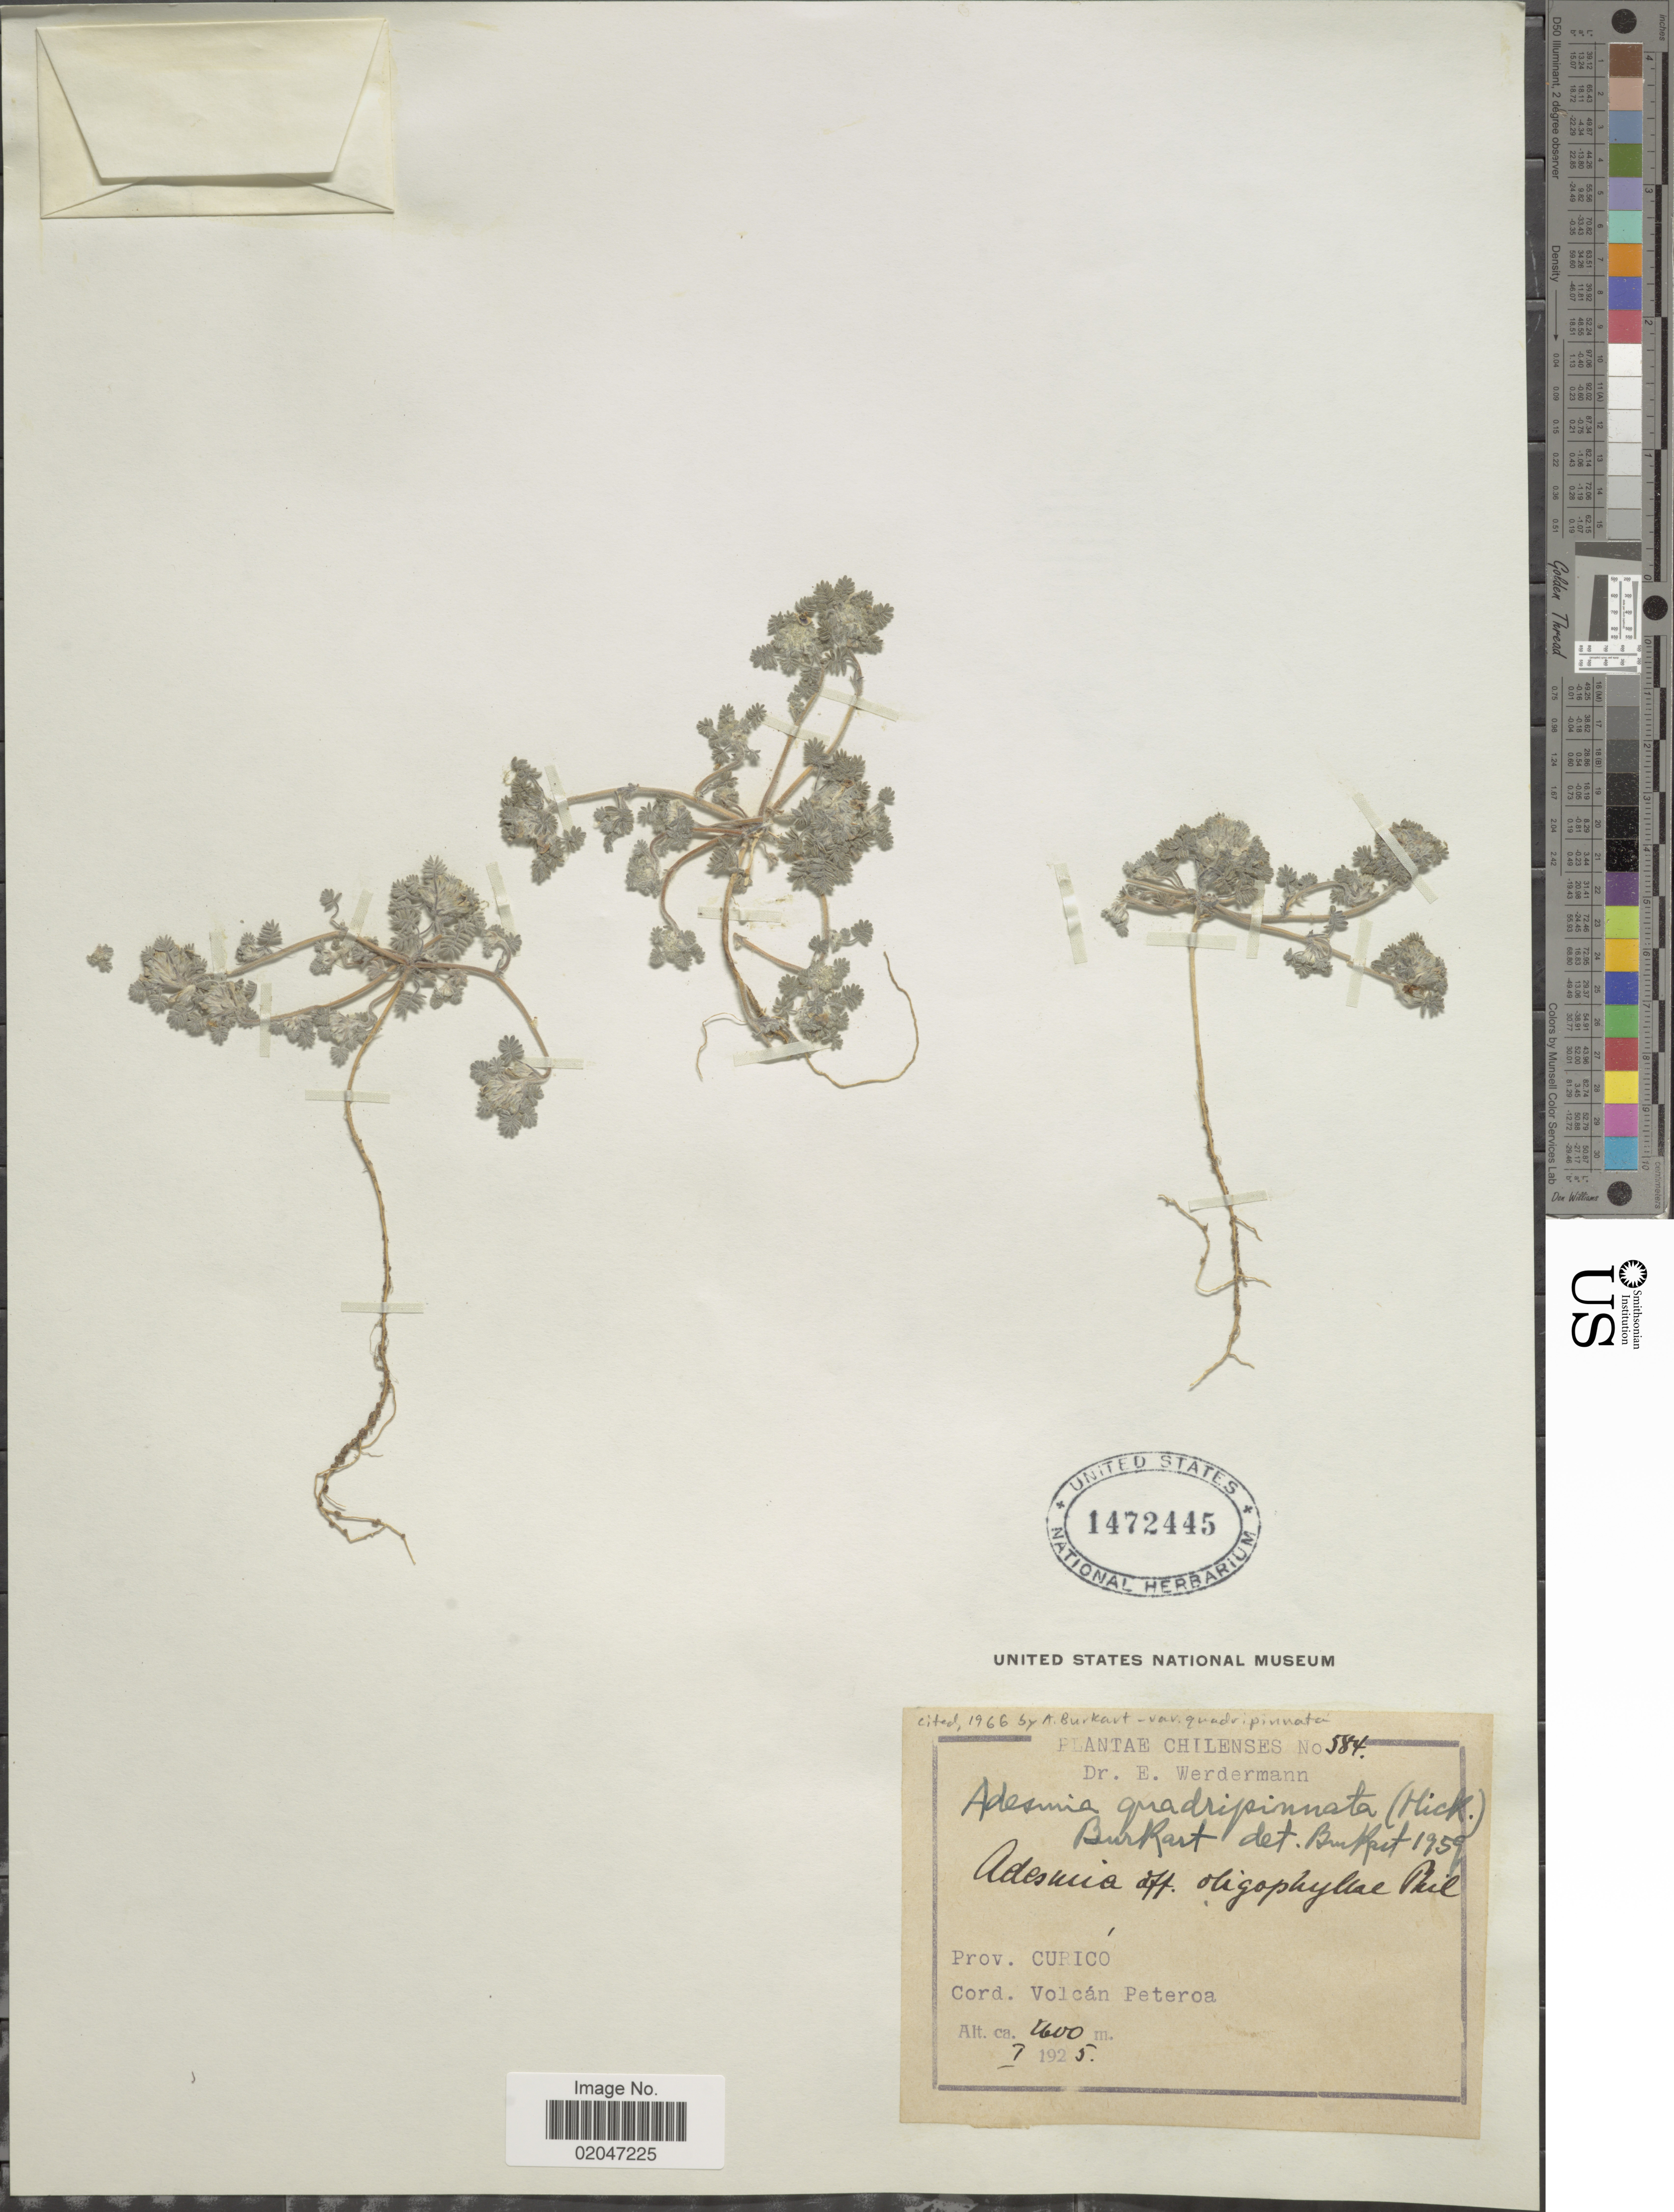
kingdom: Plantae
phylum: Tracheophyta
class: Magnoliopsida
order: Fabales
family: Fabaceae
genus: Adesmia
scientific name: Adesmia quadripinnata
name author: (Hicken) Burkart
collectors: E. Werdermann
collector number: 584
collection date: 1925-01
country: Chile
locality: Prov. Curicó, Cord. Volcán Peteroa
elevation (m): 1600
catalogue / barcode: US 1472445